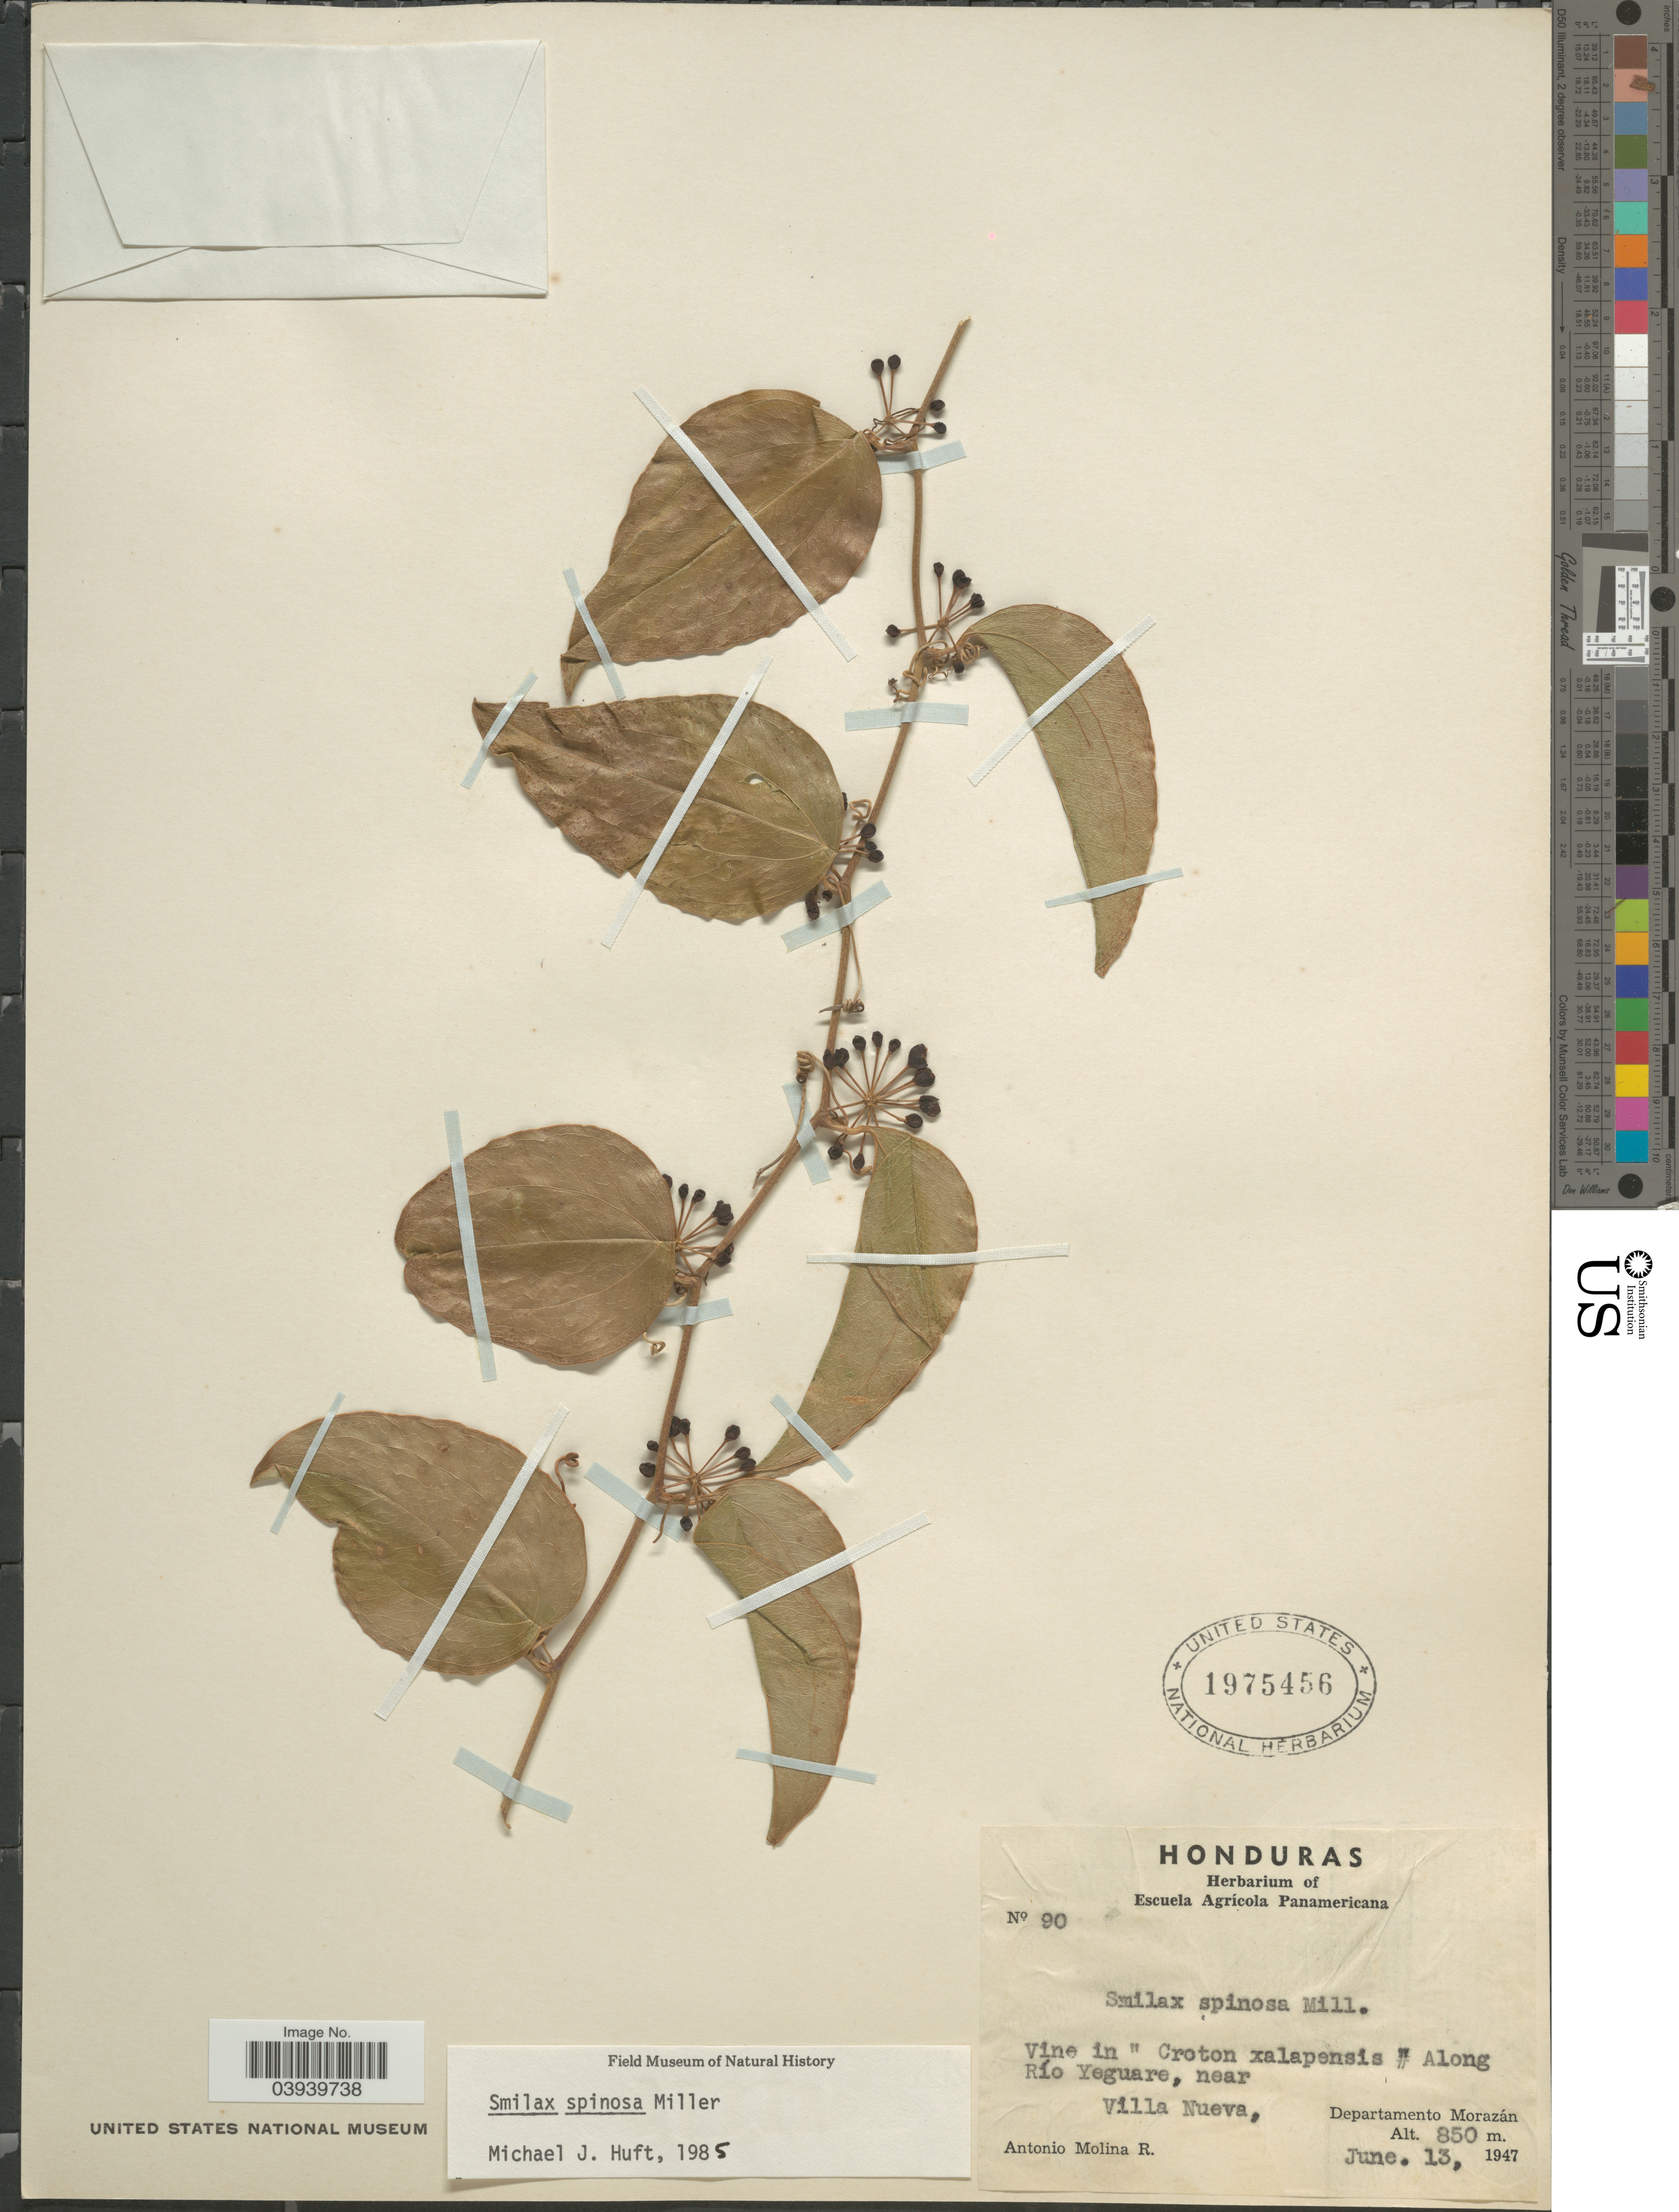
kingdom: Plantae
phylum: Tracheophyta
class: Liliopsida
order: Liliales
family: Smilacaceae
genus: Smilax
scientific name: Smilax spinosa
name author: Mill.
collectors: A. Molina R.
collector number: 90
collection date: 1947-06-13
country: Honduras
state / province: Fco. Morazán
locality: Along Río Yeguare, near Villa Nueva, Departamento Morazán.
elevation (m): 850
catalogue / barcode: US 1975456